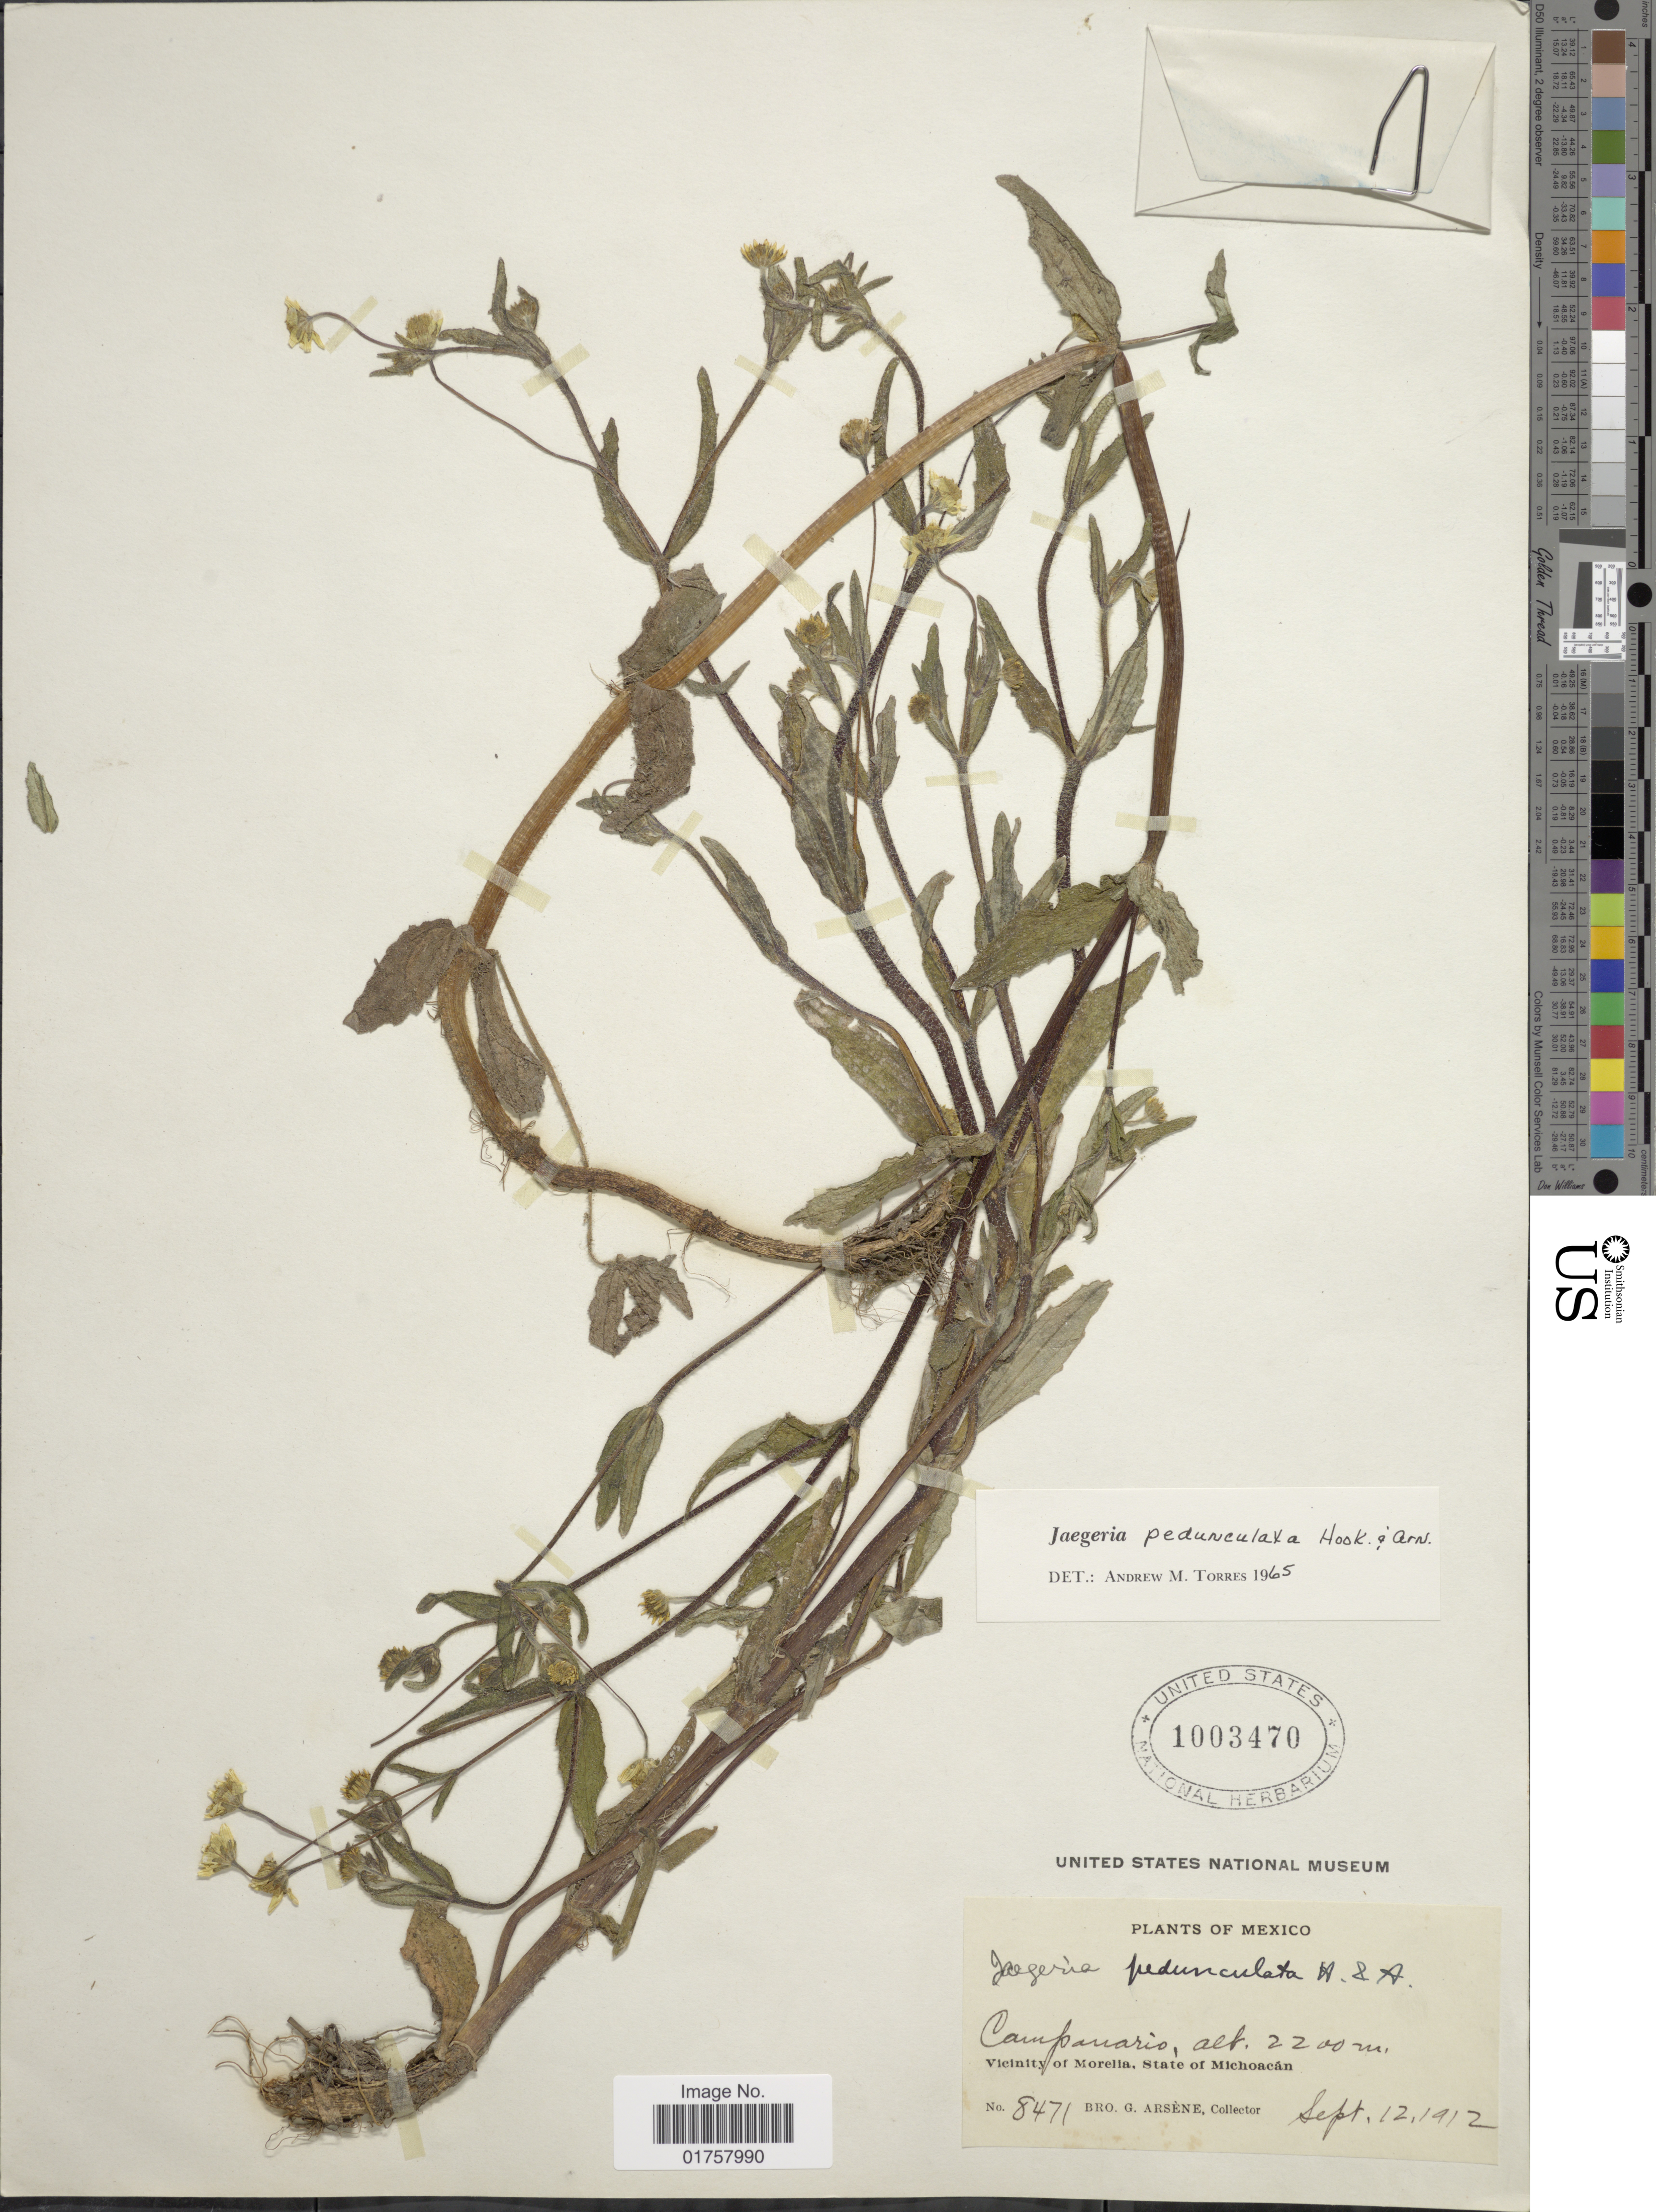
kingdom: Plantae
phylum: Tracheophyta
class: Magnoliopsida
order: Asterales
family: Asteraceae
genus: Jaegeria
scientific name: Jaegeria pendunculata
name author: Hook. & Arn.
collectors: Bro. G. Arsène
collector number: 8471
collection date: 1912-09-12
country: Mexico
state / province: Michoacán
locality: Campanario, Vicinity of Morelia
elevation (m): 2200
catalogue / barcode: US 1003470